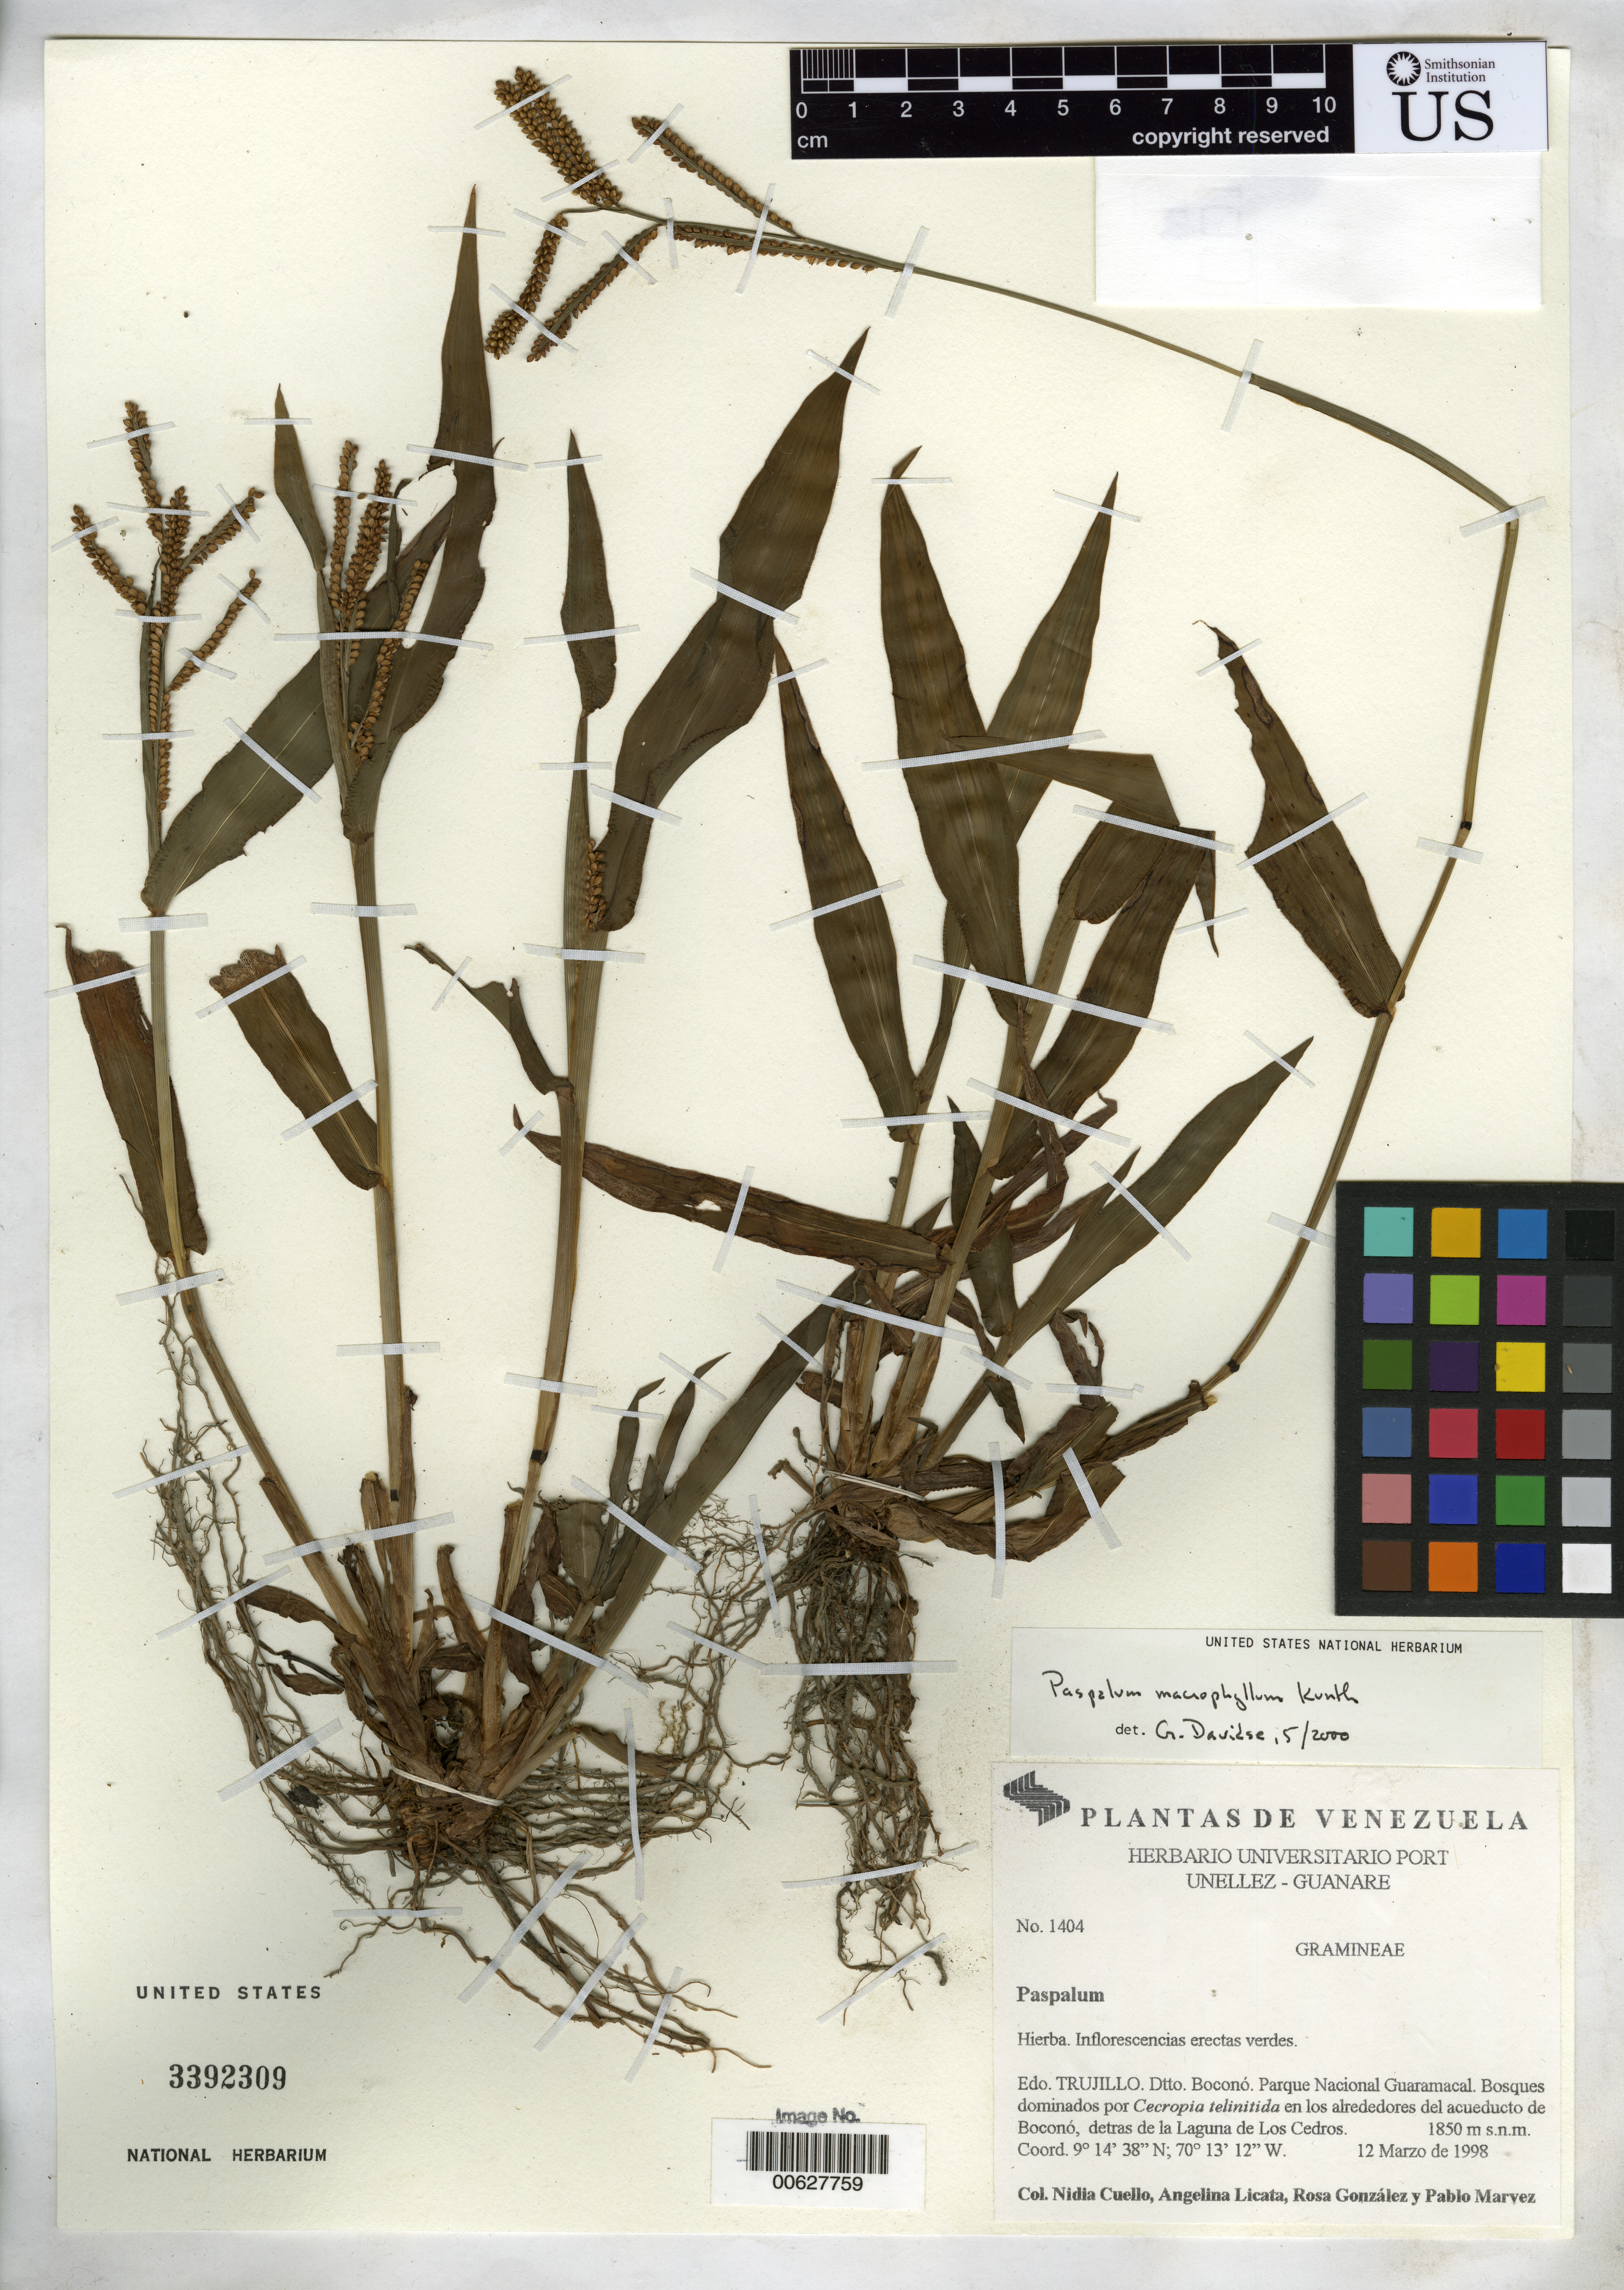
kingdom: Plantae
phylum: Tracheophyta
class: Liliopsida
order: Poales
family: Poaceae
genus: Paspalum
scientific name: Paspalum macrophyllum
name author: Kunth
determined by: Dorr, L. J., (BOT), Smithsonian Institution - National Museum of Natural History (UNITED STATES)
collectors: N. L. Cuello, A. Licata, R. González & P. Marvez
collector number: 1404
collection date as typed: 12 Mar 1998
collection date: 1998-03-12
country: Venezuela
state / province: Trujillo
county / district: Boconó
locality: Parque Nacional Guaramacal, en los alrededores del acueducto de Boconó, dentras de la Laguna de Los Cedros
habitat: Bosque dominados por Cecropia telenitida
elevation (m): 1850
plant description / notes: MO, PORT, US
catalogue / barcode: US 3392309